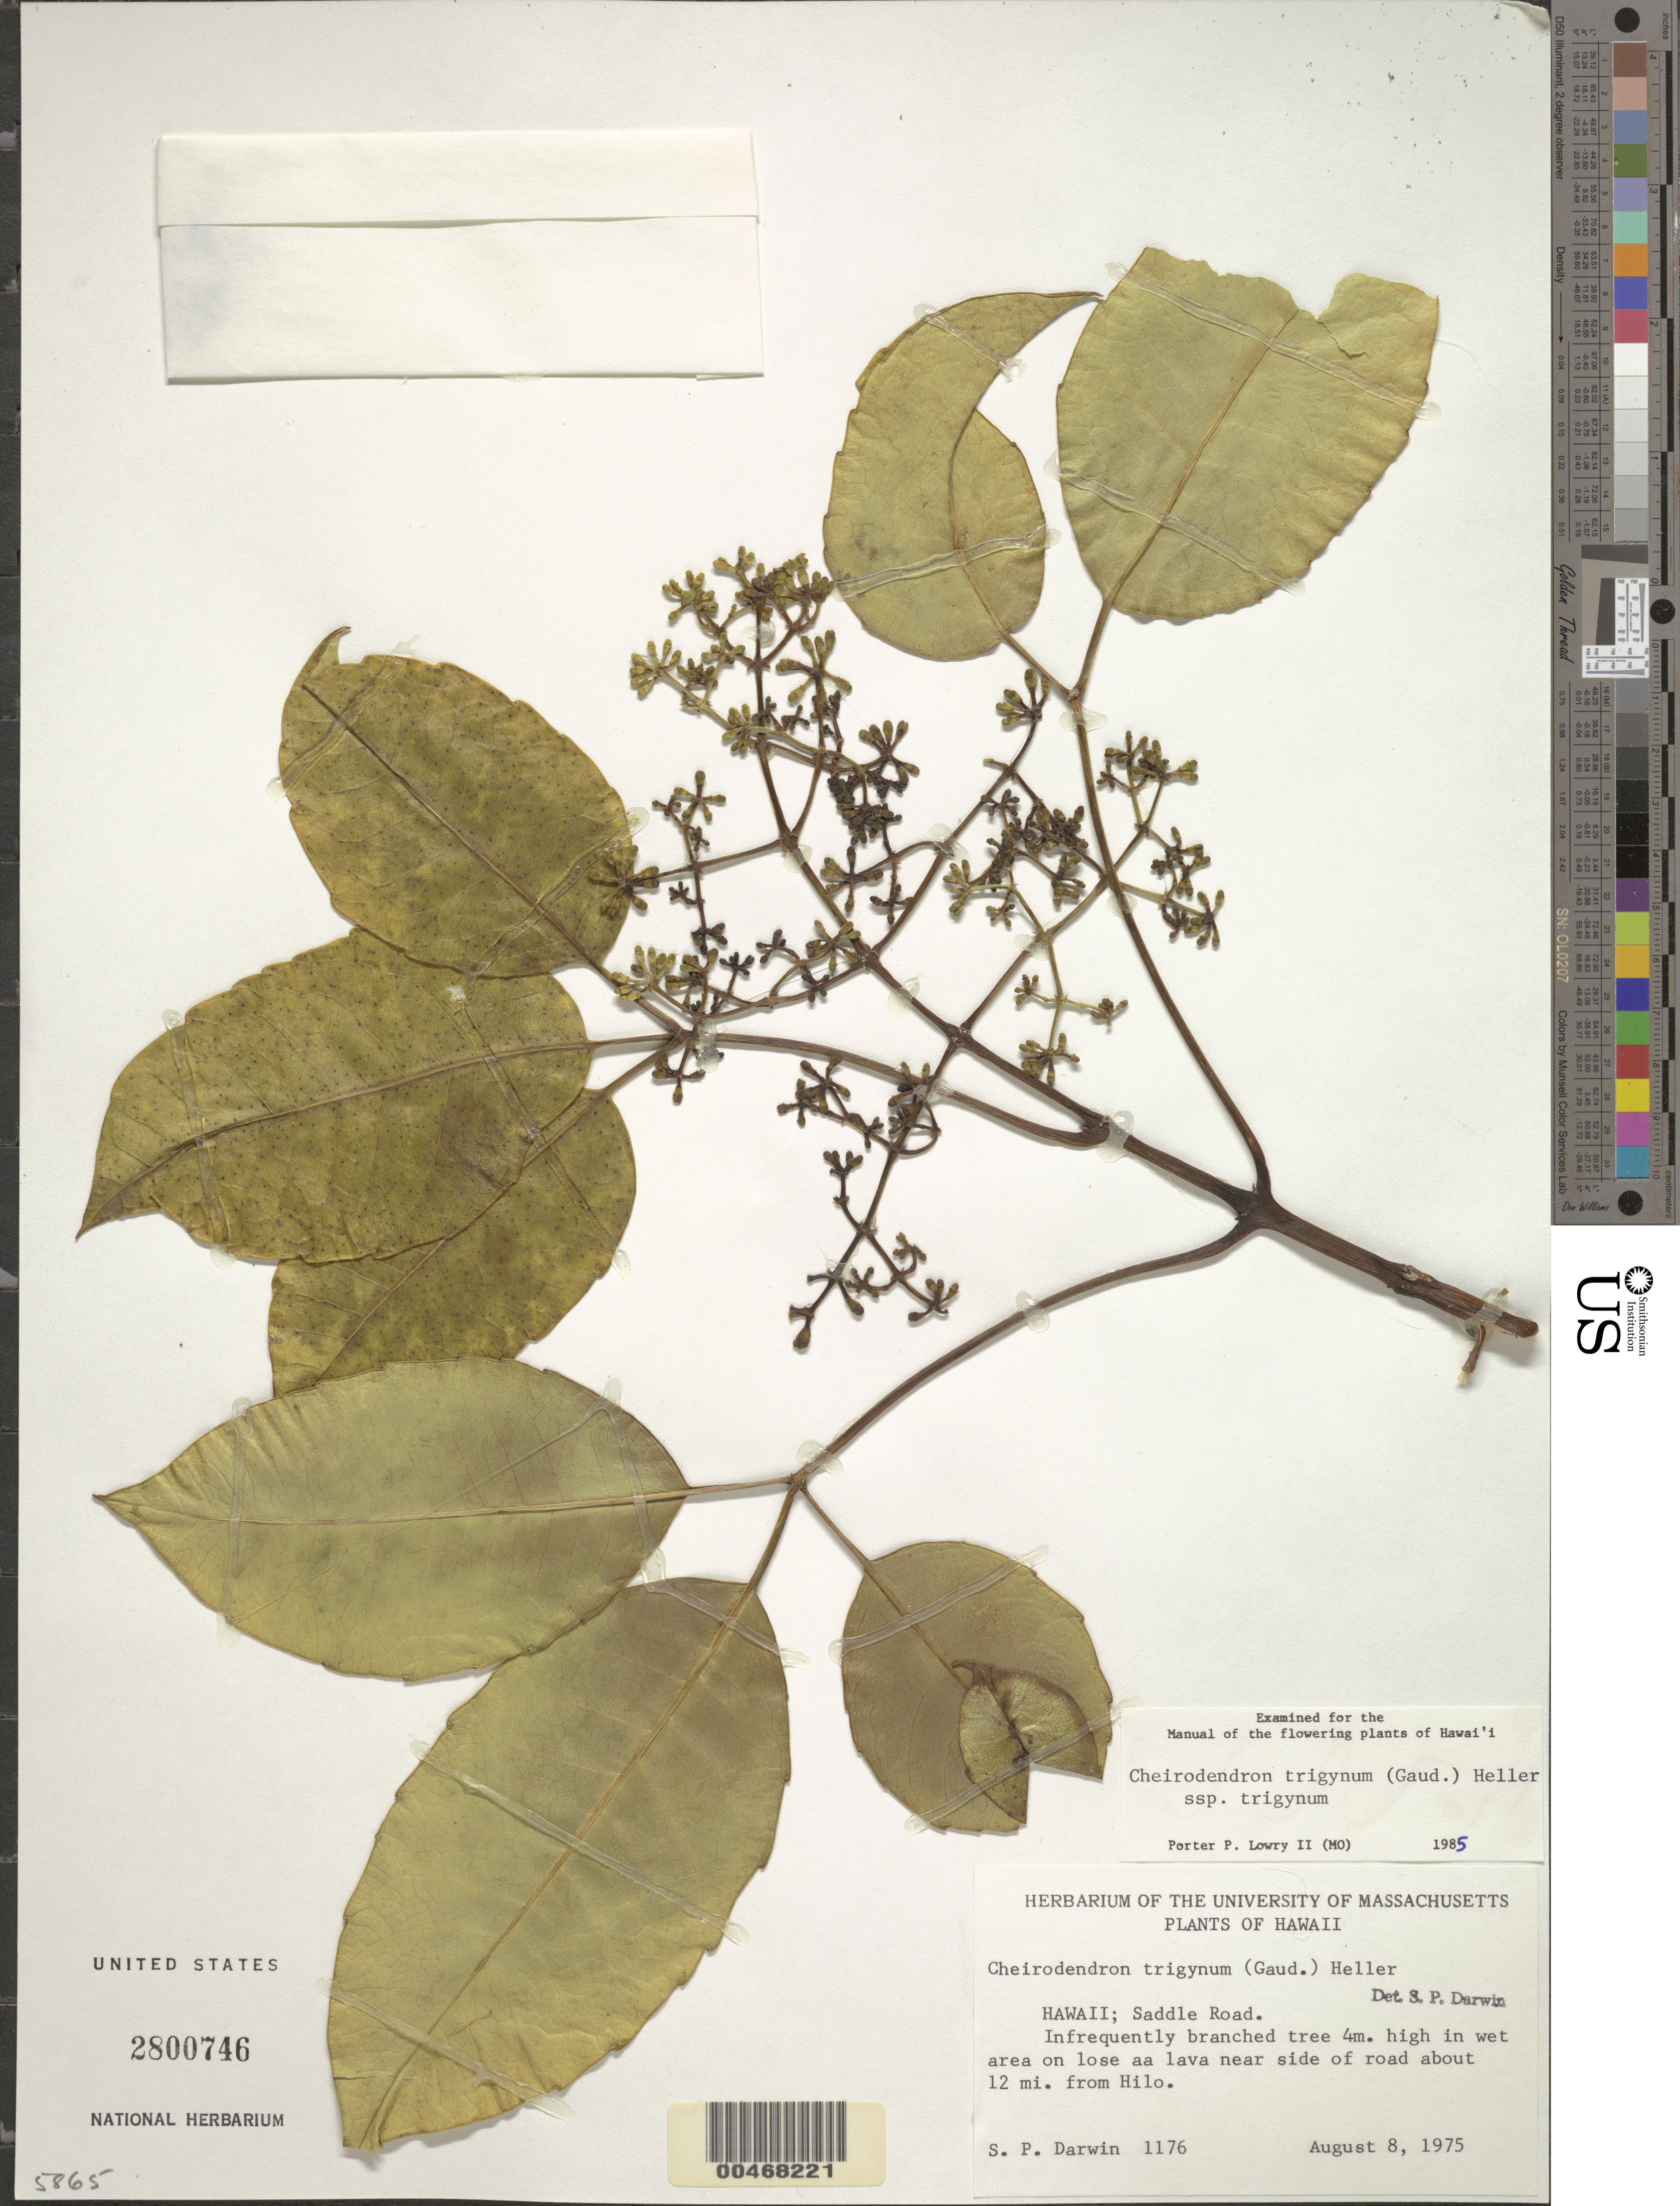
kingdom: Plantae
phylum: Tracheophyta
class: Magnoliopsida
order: Apiales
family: Araliaceae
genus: Cheirodendron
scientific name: Cheirodendron trigynum subsp. trigynum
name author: (Gaudich.) A. Heller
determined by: Lowry, P. P., (MO), Missouri Botanical Garden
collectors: S. P. Darwin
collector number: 1176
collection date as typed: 8 Aug 1975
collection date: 1975-08-08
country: United States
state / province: Hawaii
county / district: Hawaii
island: Hawaii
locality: Saddle Road, near side of road about 12 mi from Hilo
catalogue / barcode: US 2800746